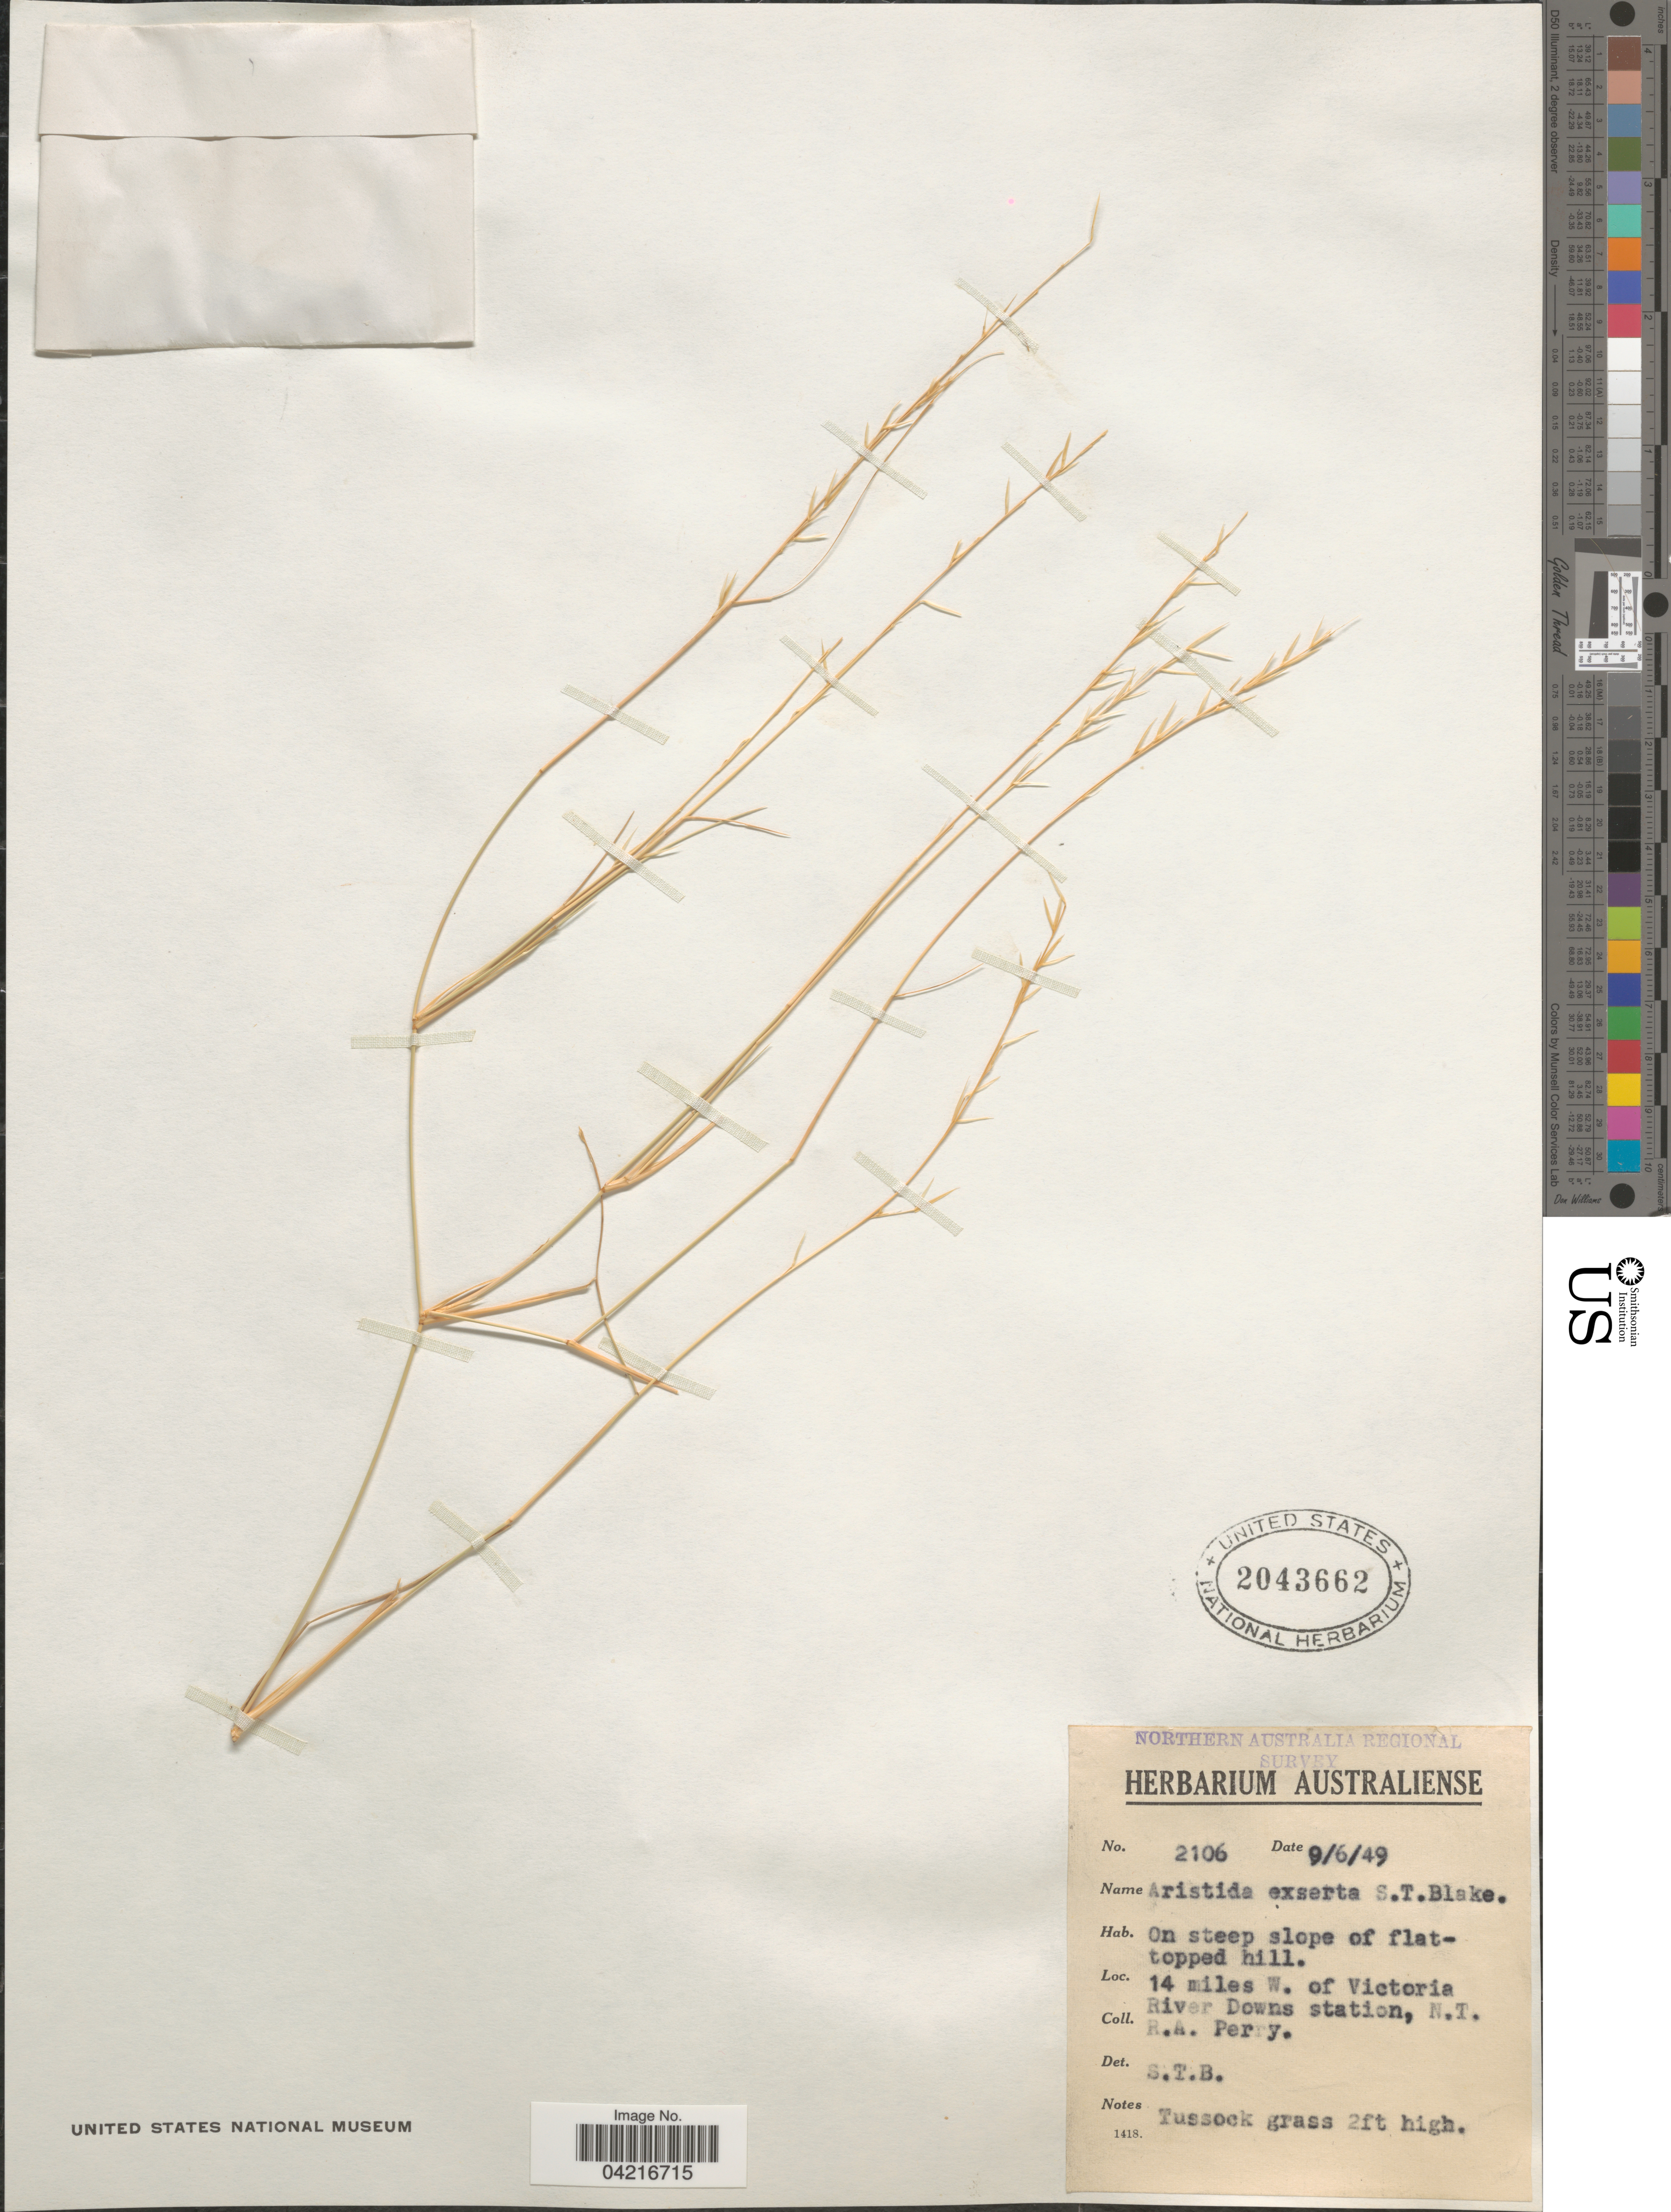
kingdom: Plantae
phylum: Tracheophyta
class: Liliopsida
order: Poales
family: Poaceae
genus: Aristida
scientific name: Aristida exserta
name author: S.T. Blake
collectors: Perry, R. A.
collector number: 2106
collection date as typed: Transcribed d/m/y: 9/6/49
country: Australia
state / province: Northern Territory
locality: Northern Australia Regional Survey. On steep slope of flattopped hill. 14 miles W. of Victoria River Downs Station, N.T.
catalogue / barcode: US 2043662